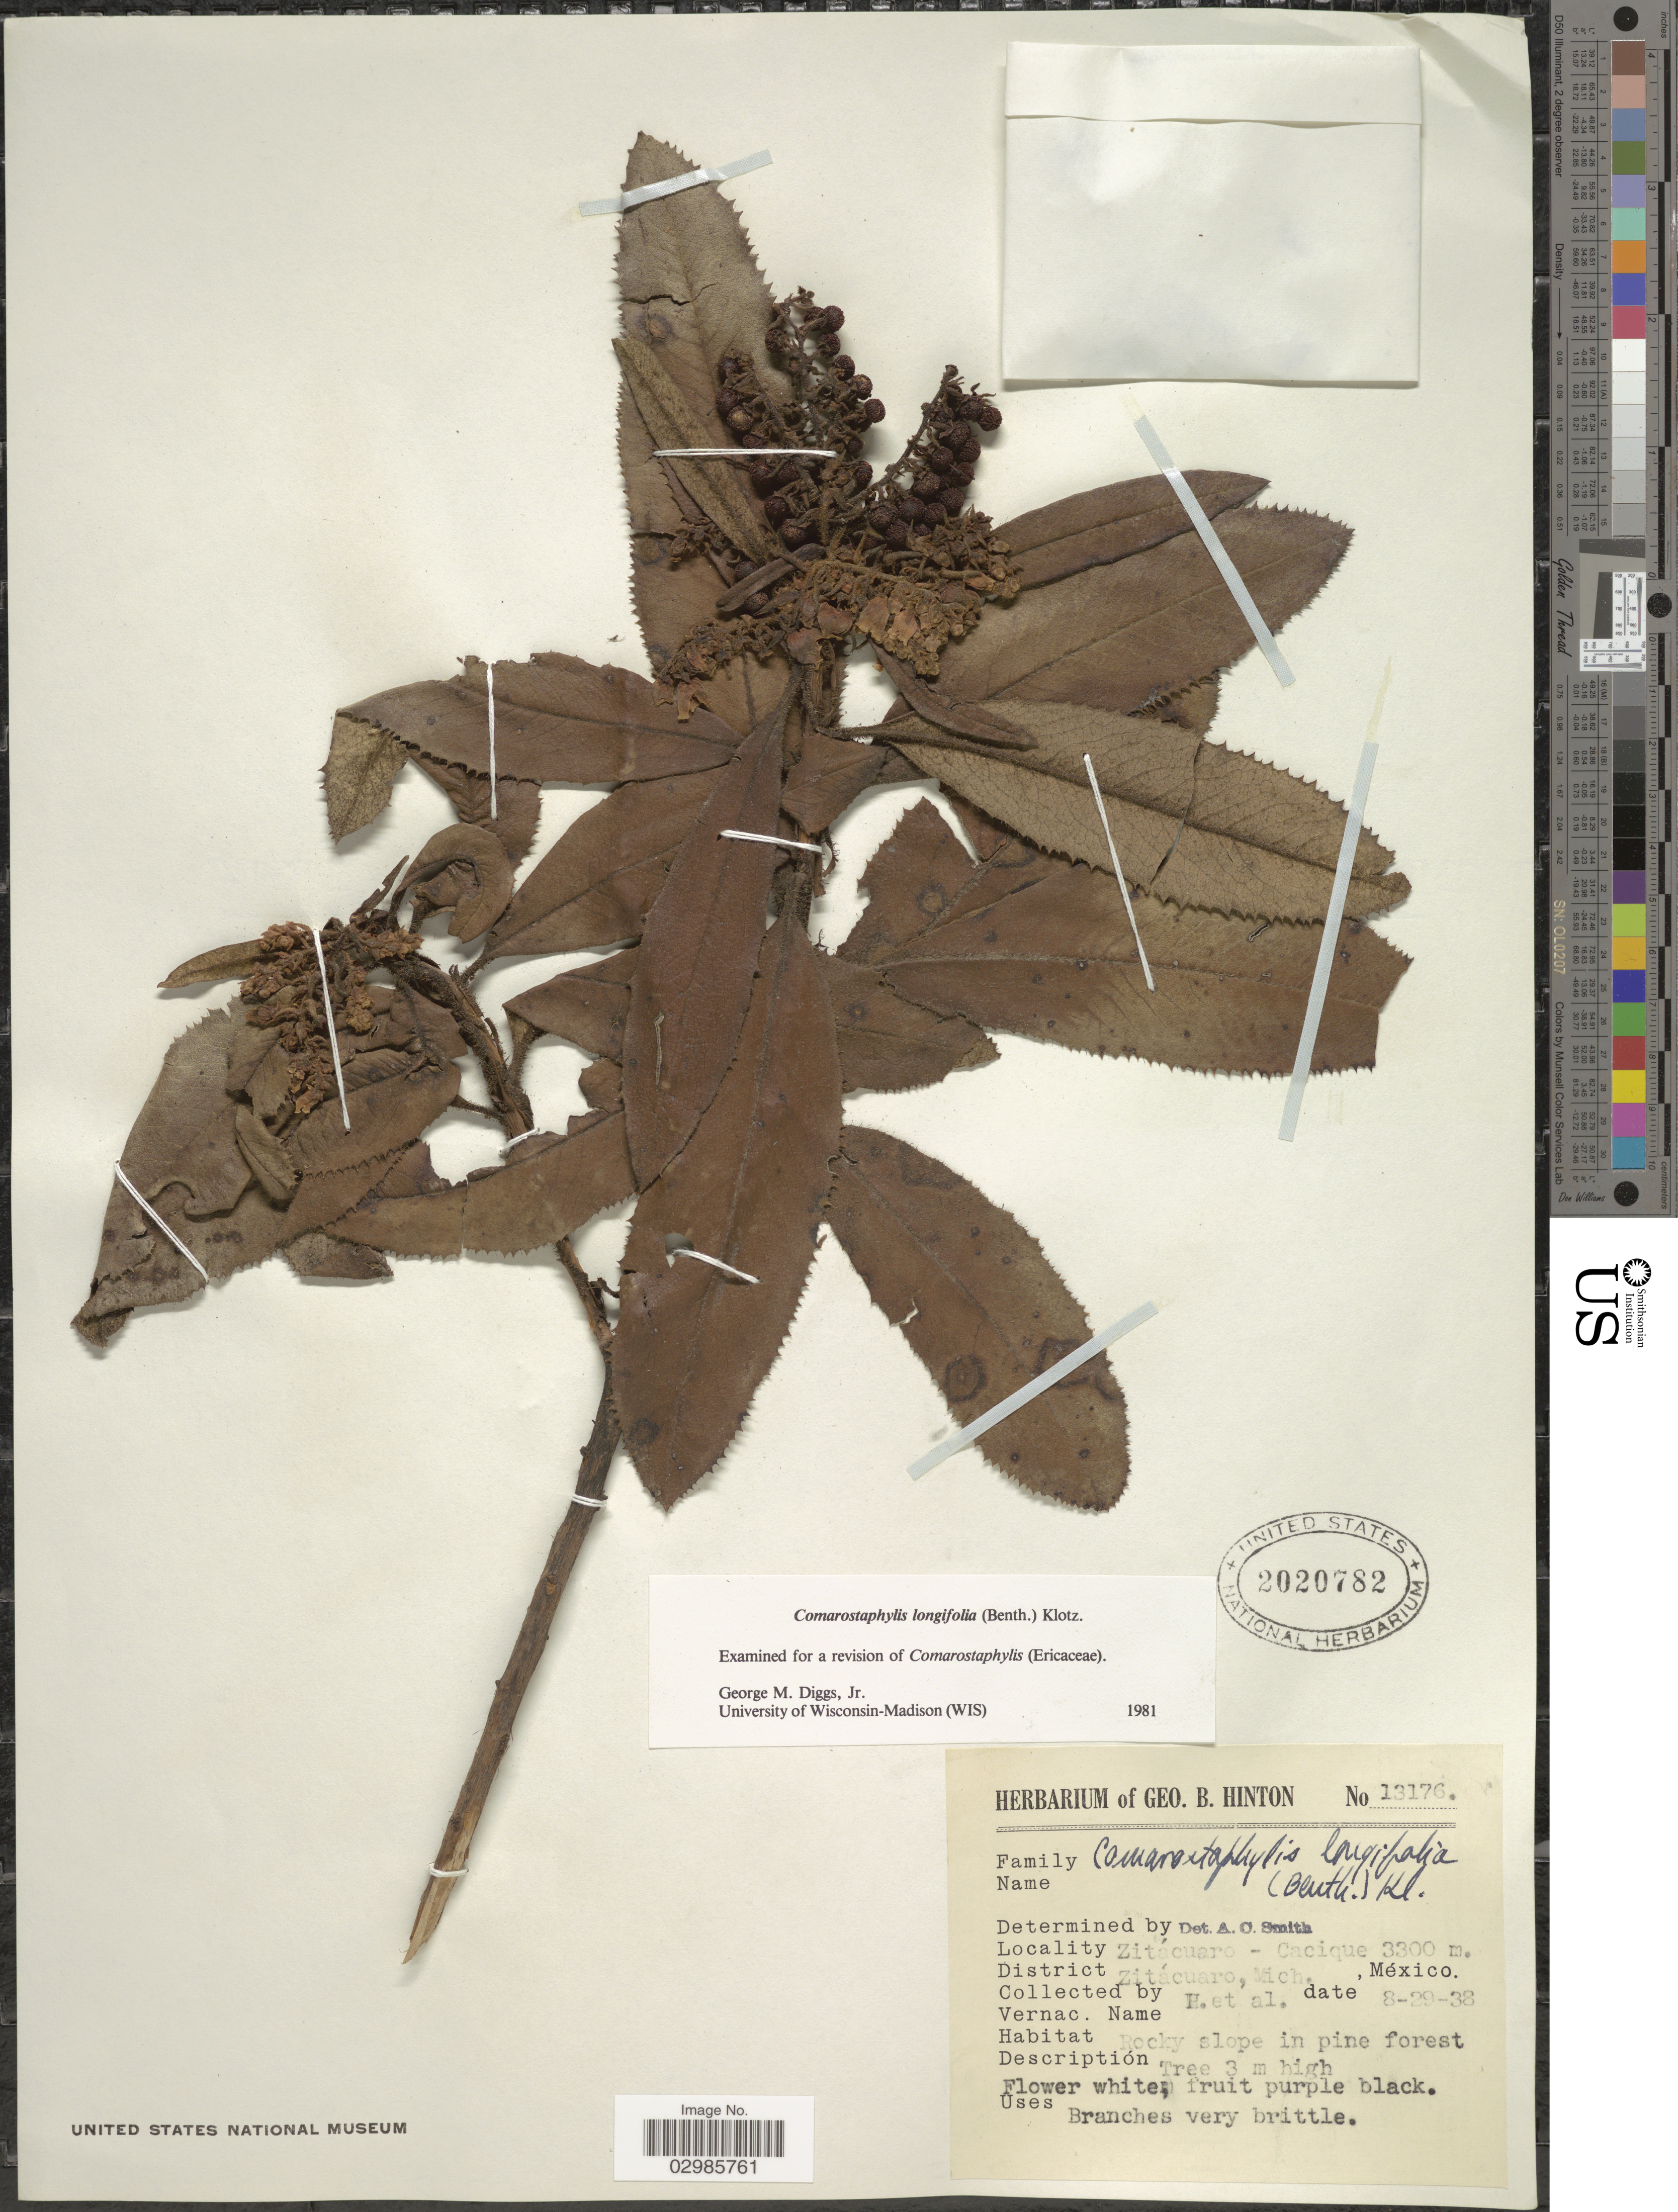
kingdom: Plantae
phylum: Tracheophyta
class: Magnoliopsida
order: Ericales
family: Ericaceae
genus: Comarostaphylis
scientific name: Comarostaphylis longifolia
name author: (Benth.) Klotzsch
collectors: G. B. Hinton & et al.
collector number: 13176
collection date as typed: Transcribed d/m/y: 29/8/38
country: Mexico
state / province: Michoacán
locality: Zitácuaro - Cacique, District Zitácuaro, Mich., México.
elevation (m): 3300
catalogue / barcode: US 2020782